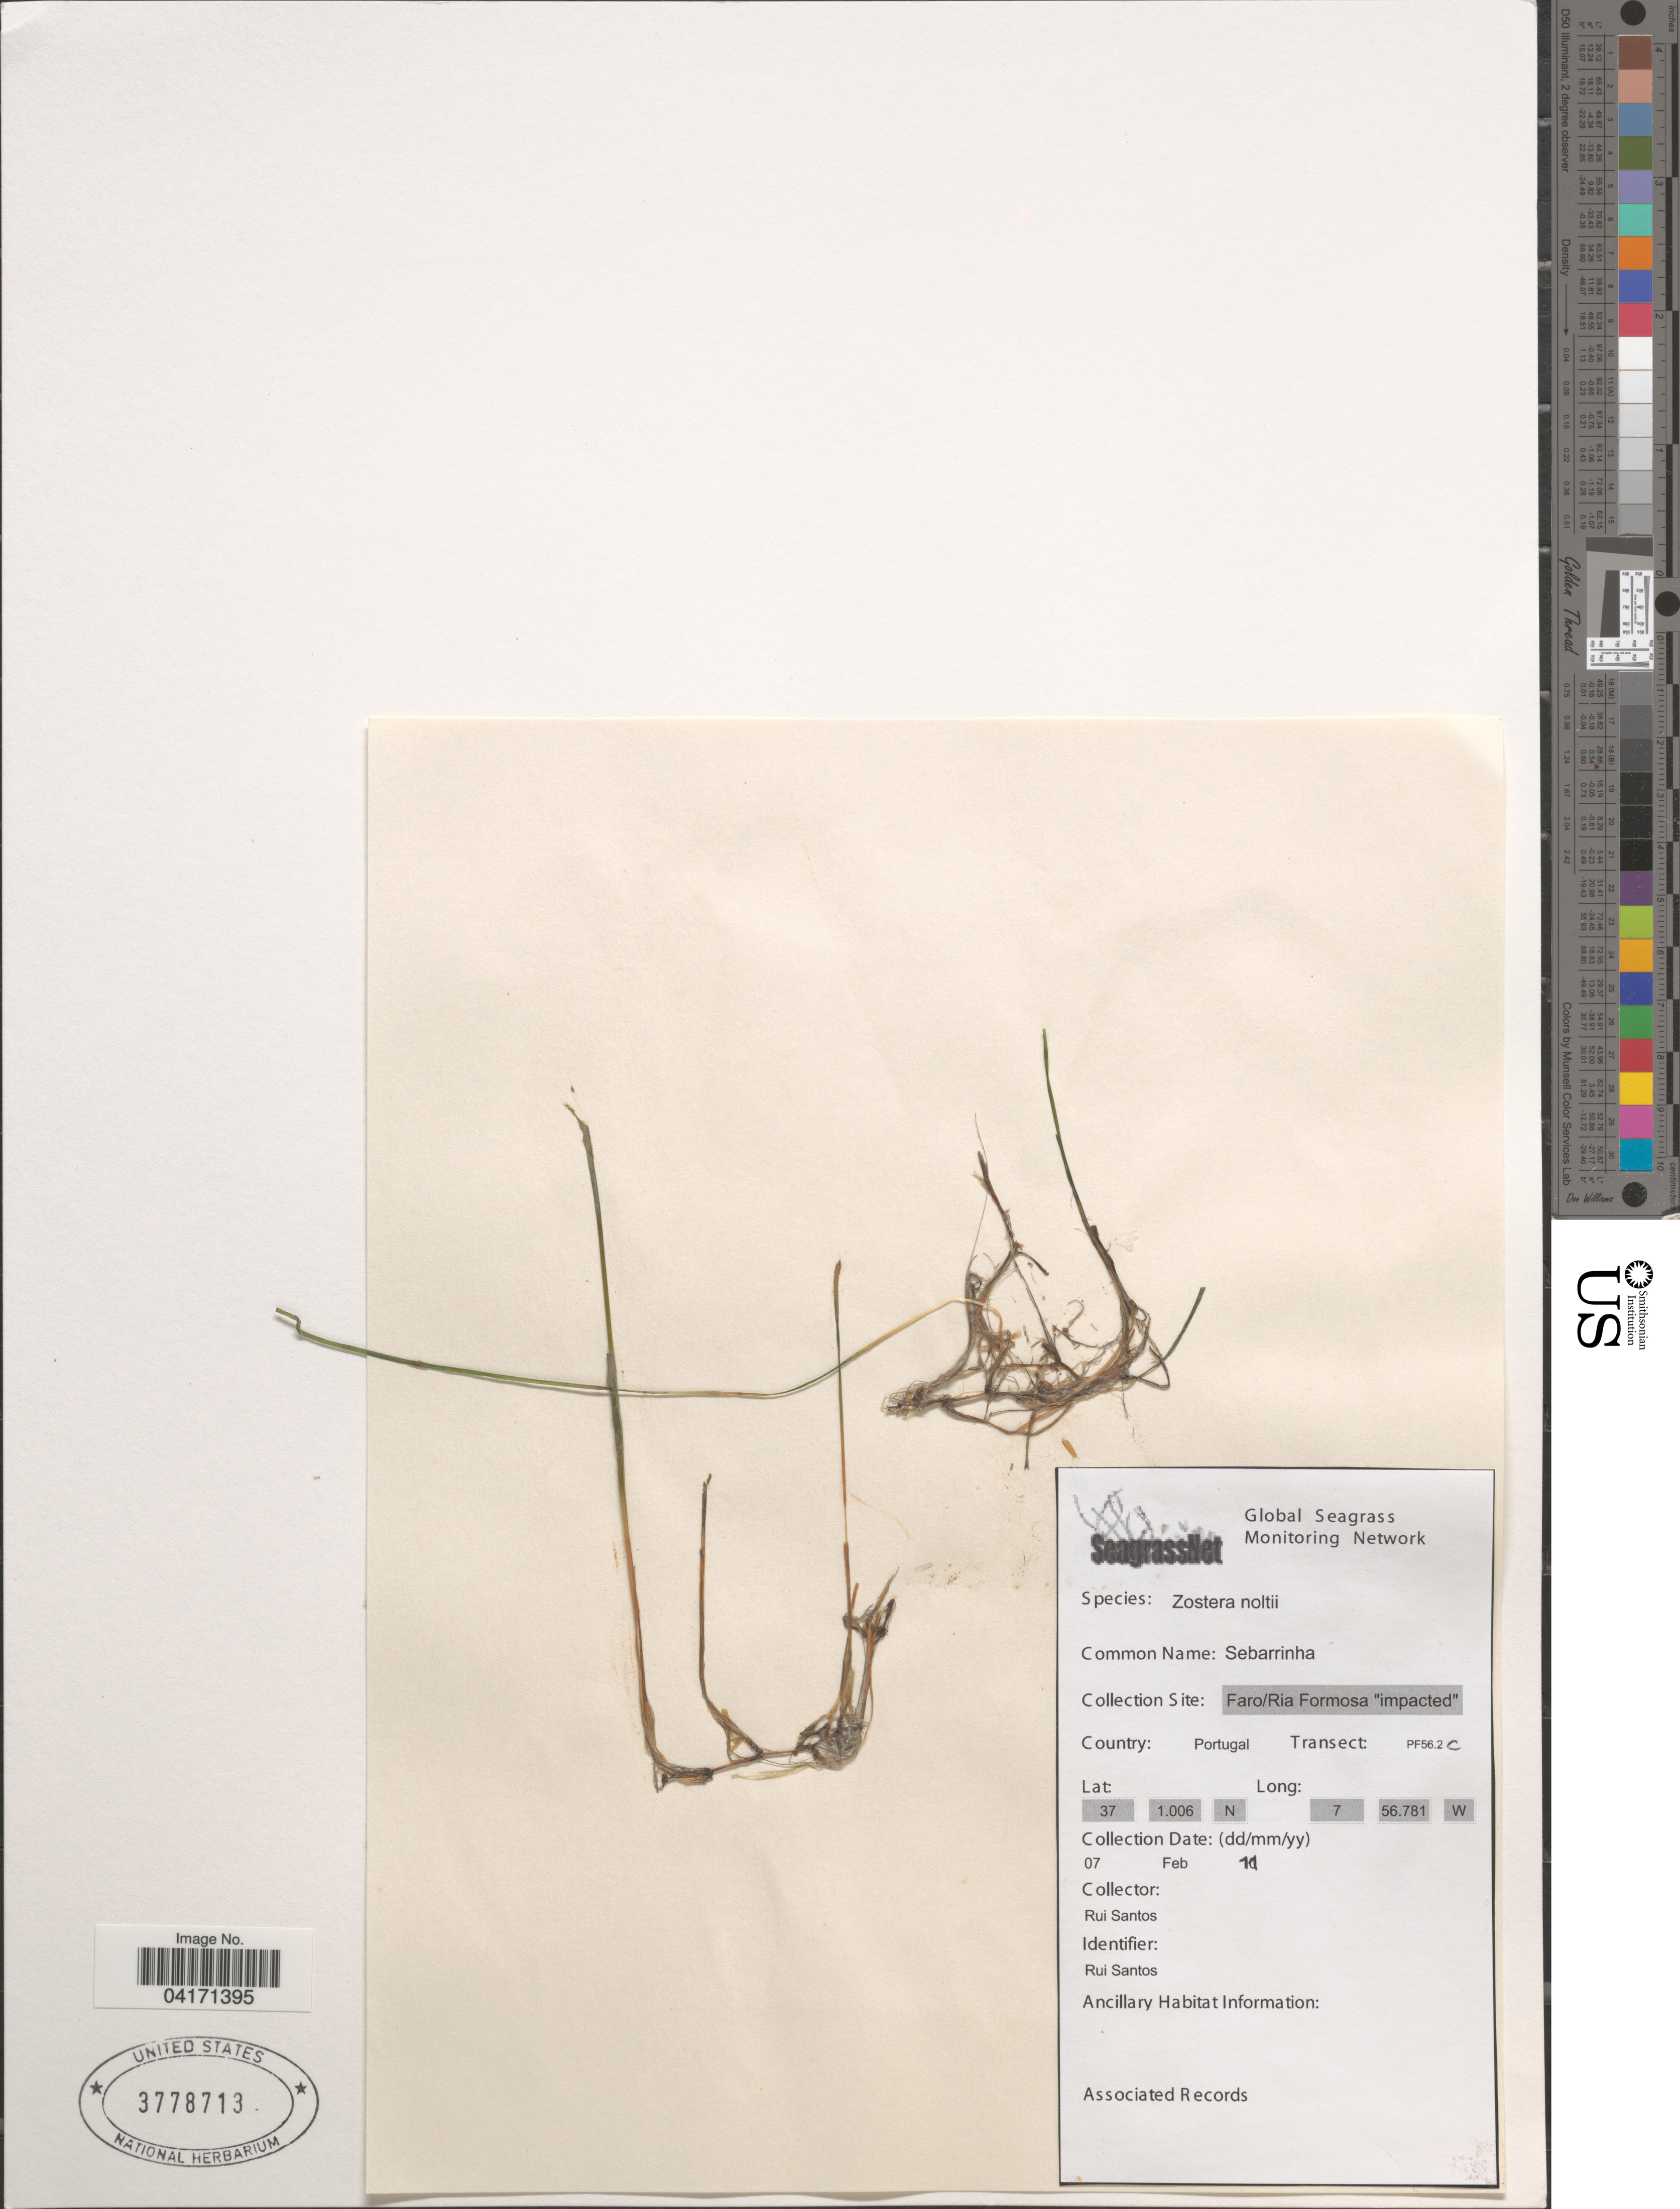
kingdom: Plantae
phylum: Tracheophyta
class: Liliopsida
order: Alismatales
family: Zosteraceae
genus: Zostera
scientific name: Zostera noltii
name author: Hornem.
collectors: R. Santos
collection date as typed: Transcribed d/m/y: 7/2/11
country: Portugal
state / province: Faro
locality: Ria Formosa "impacted". Transect: PF56.2 C.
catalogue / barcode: US 3778713